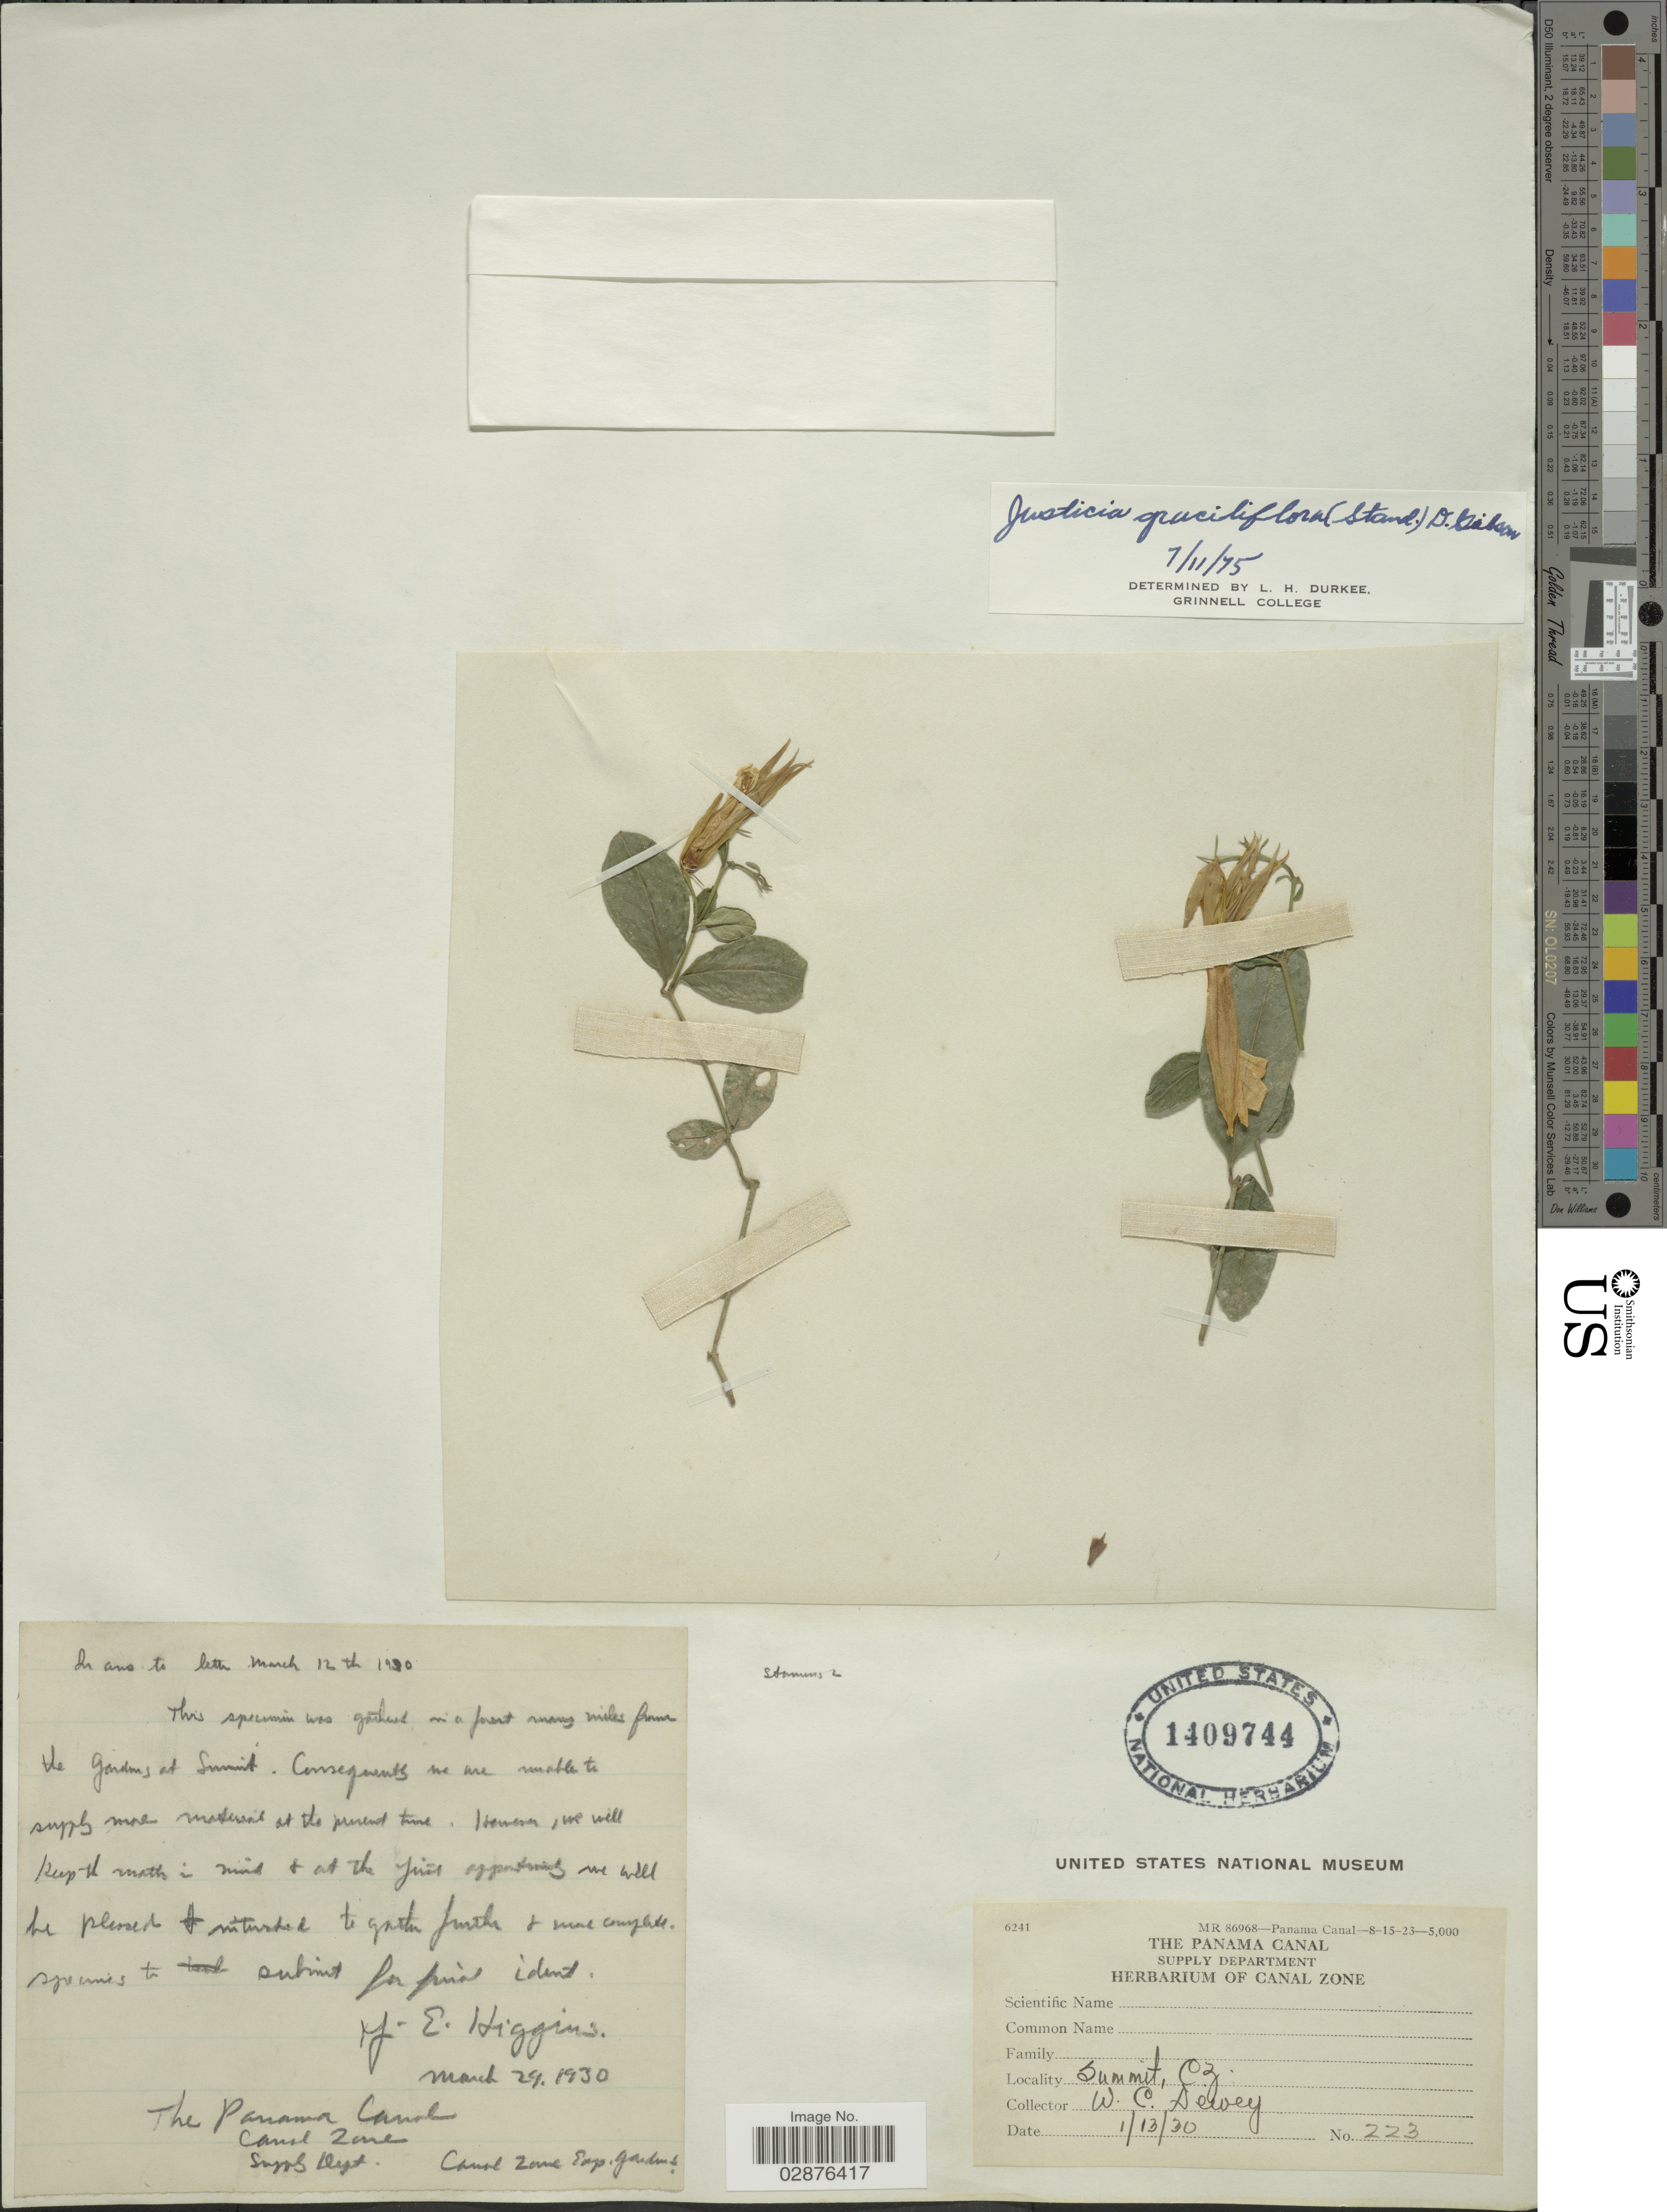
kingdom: Plantae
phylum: Tracheophyta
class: Magnoliopsida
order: Lamiales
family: Acanthaceae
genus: Justicia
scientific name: Justicia graciliflora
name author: (Standl.) D.N. Gibson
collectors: W. Dewey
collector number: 223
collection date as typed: Transcribed d/m/y: 13/1/30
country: Panama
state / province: Colón / Panamá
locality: Summit, C. Z.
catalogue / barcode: US 1409744